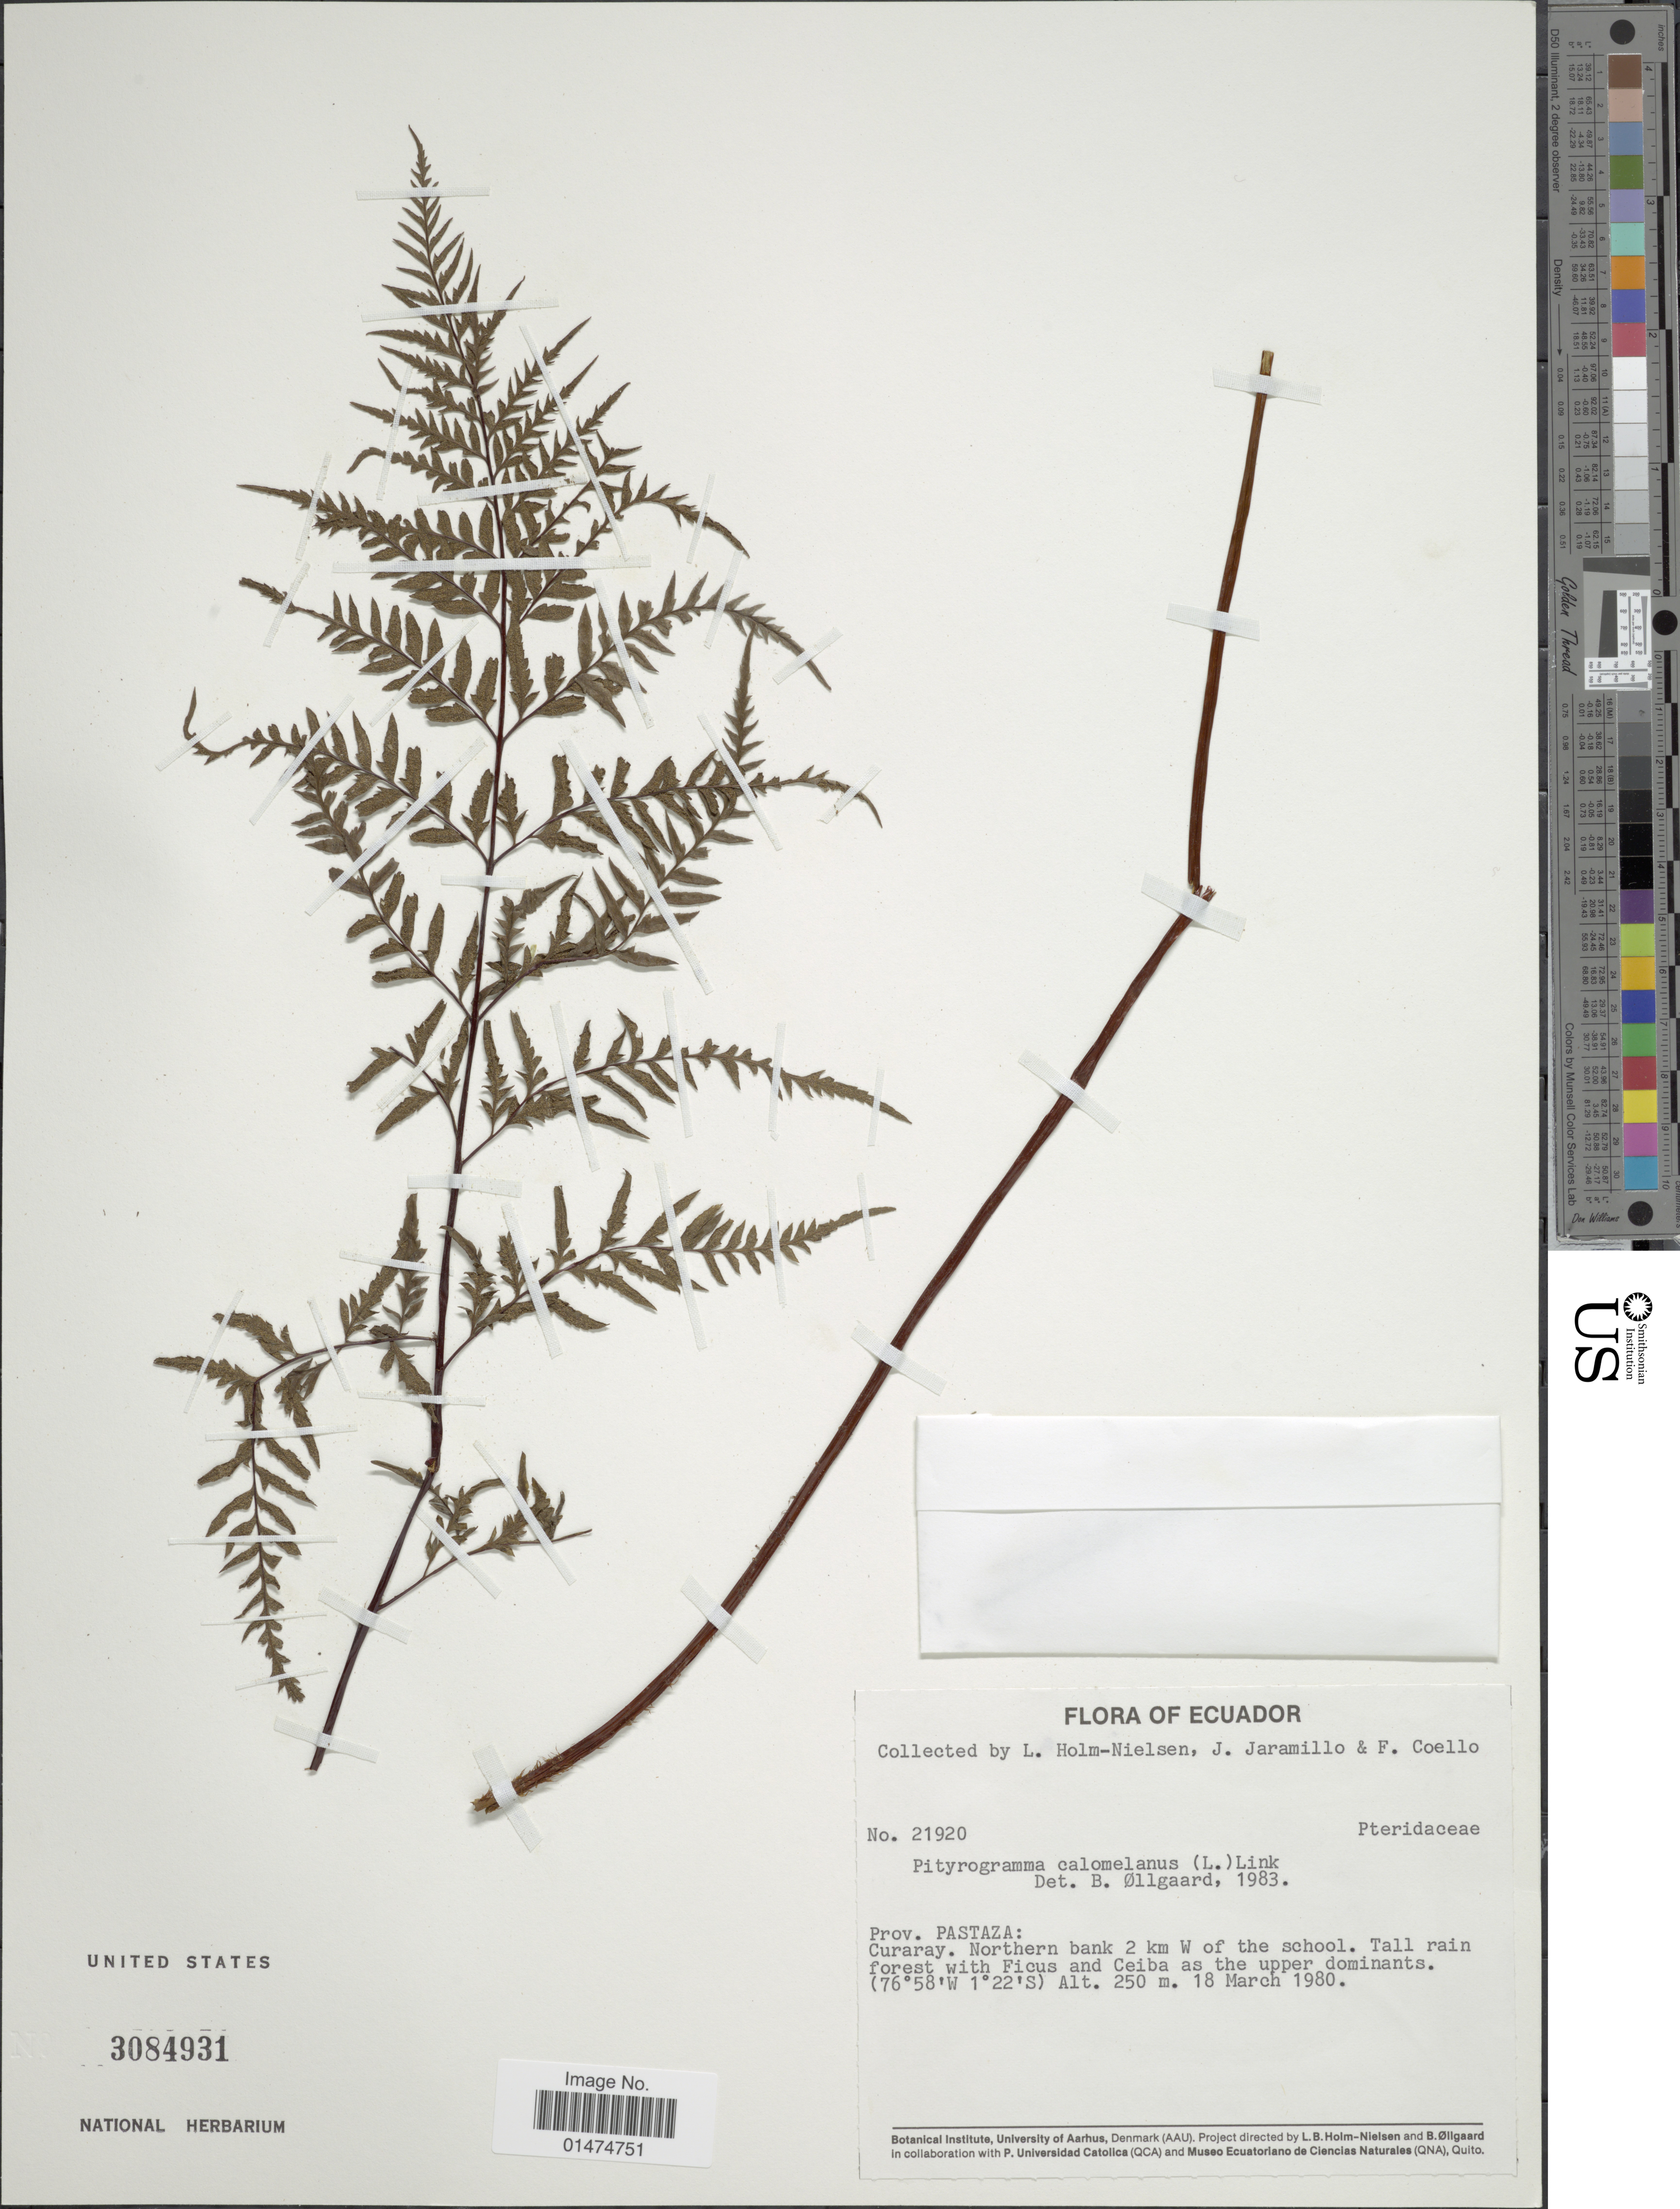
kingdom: Plantae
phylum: Tracheophyta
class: Polypodiopsida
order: Polypodiales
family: Pteridaceae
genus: Pityrogramma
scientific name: Pityrogramma calomelanos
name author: (L.) Link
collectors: L. B. Holm-Nielsen, Jaramillo, -- & F. Coello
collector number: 21920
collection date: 1980-03-18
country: Ecuador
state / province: Pastaza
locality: Curaray, northern bank 2 km W of the school.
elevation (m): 250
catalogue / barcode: US 3084931